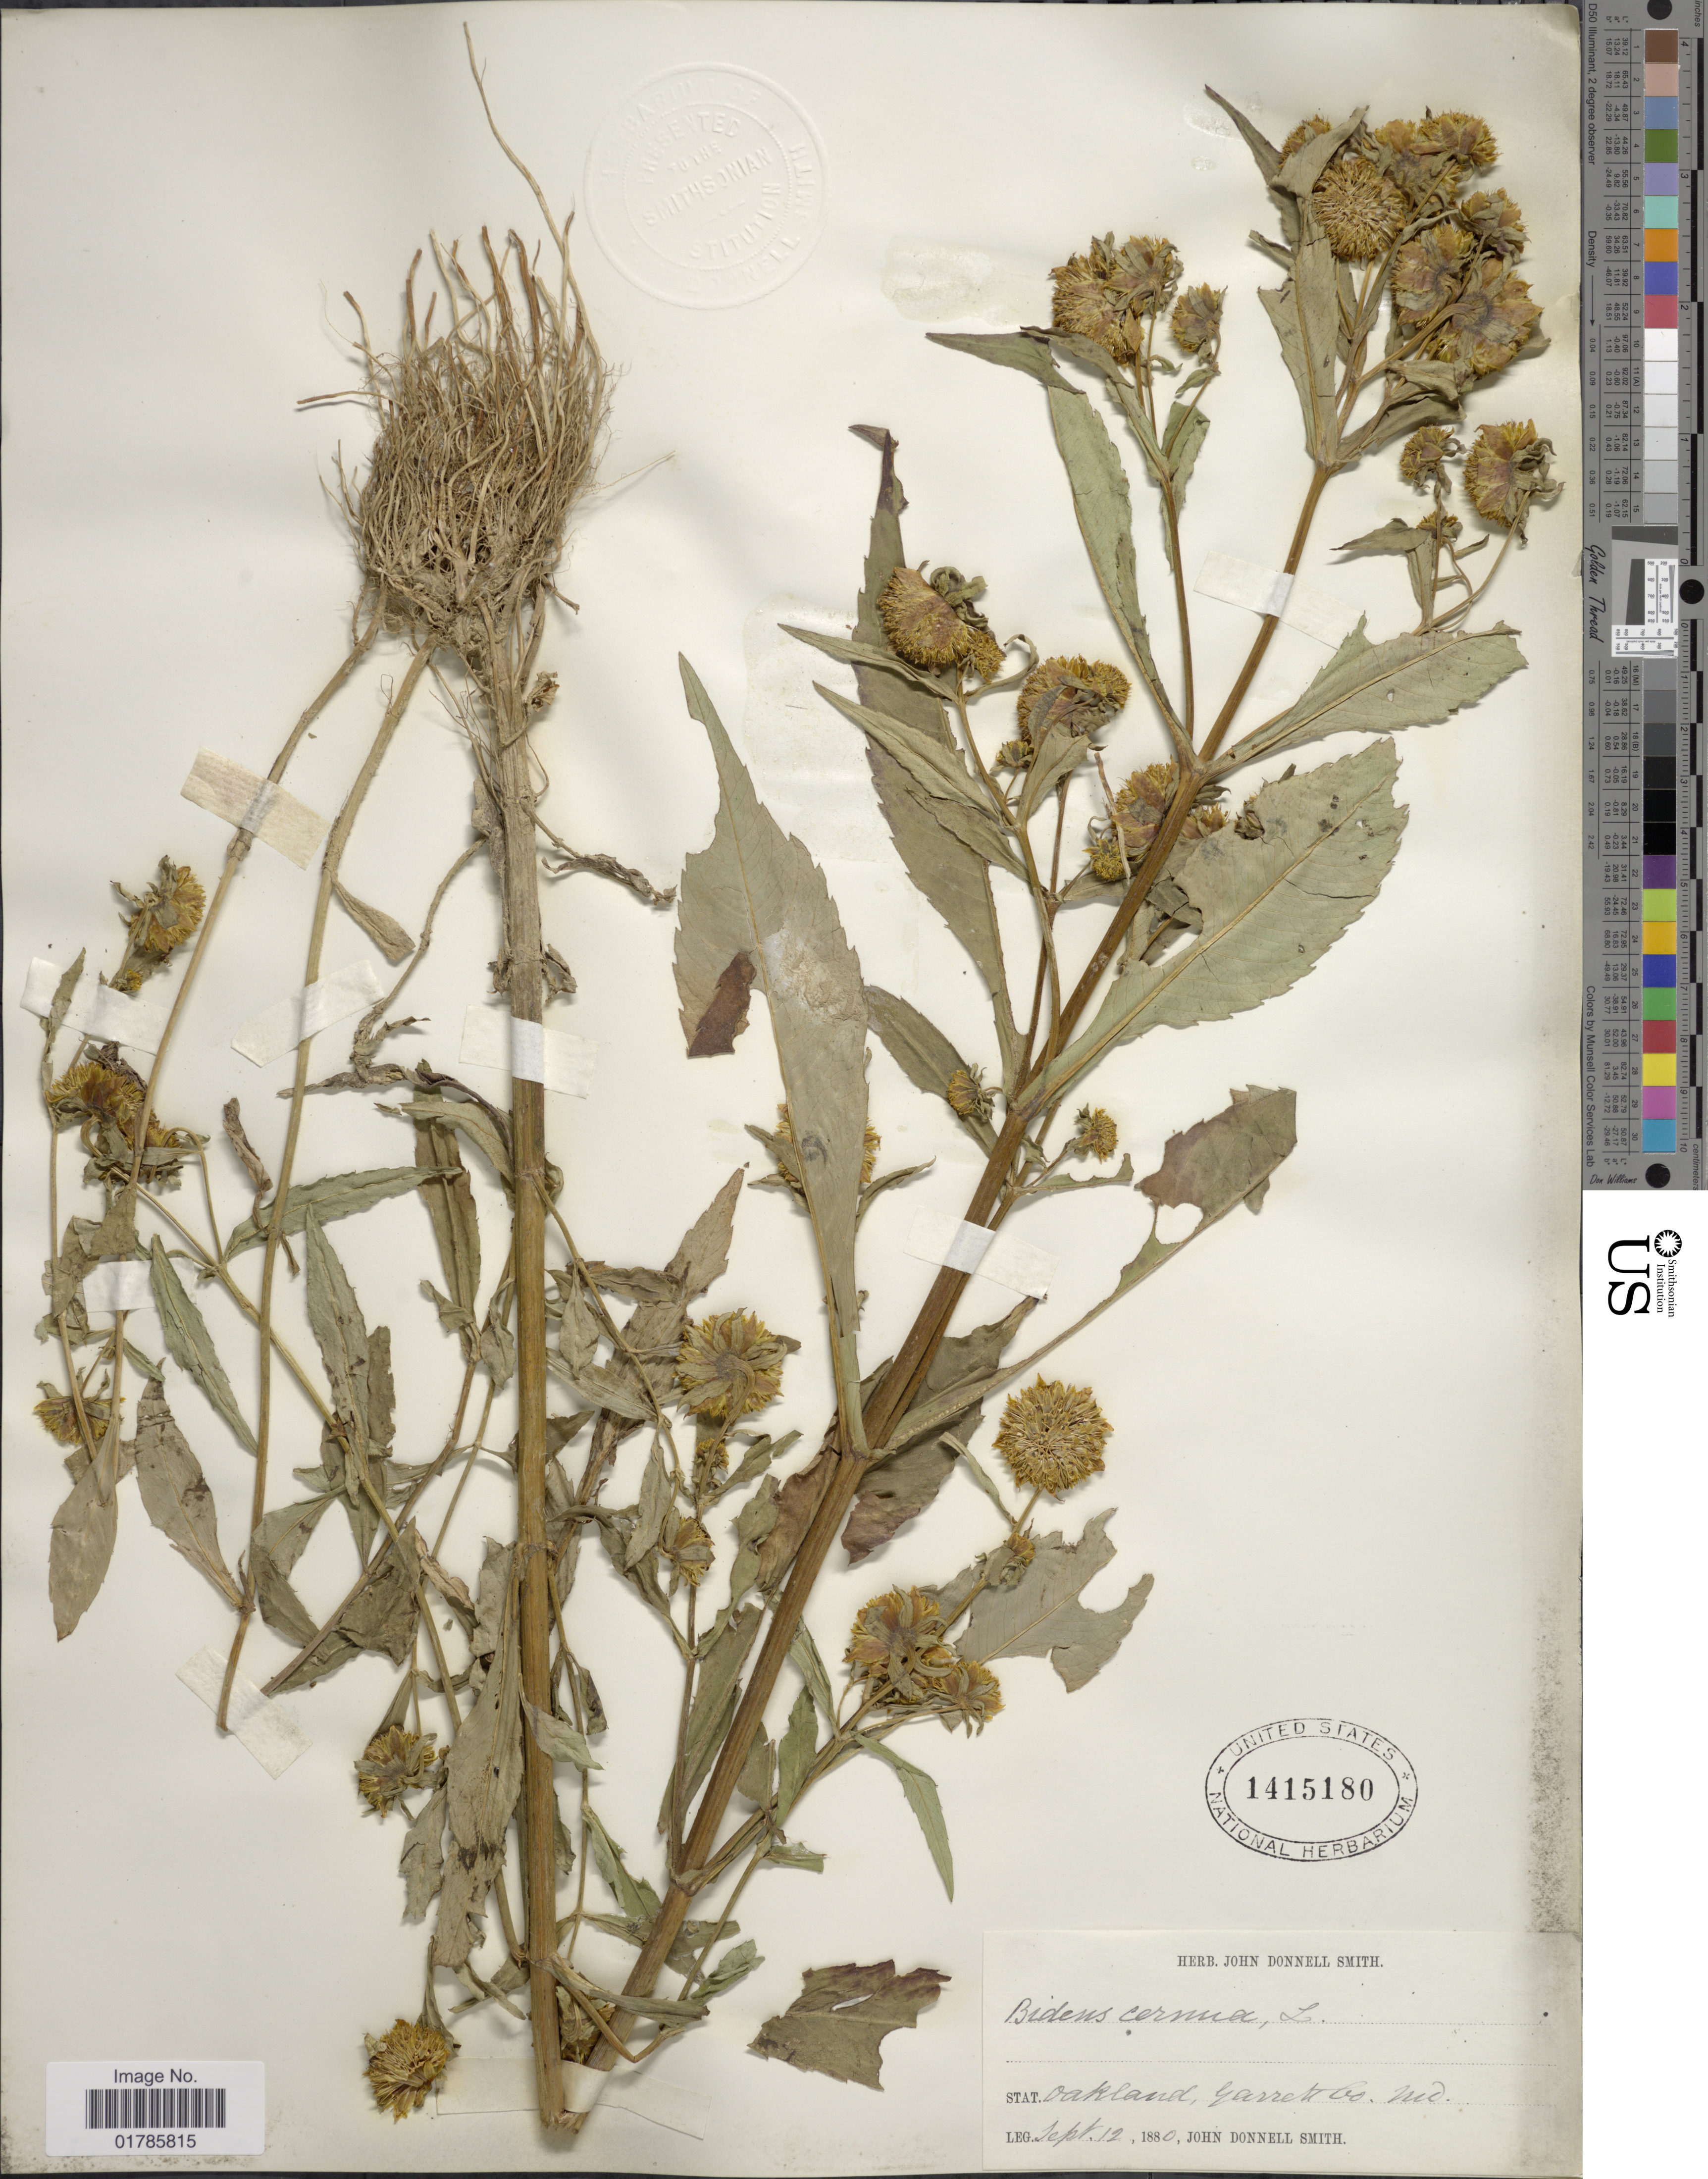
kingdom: Plantae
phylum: Tracheophyta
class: Magnoliopsida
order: Asterales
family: Asteraceae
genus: Bidens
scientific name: Bidens cernua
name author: L.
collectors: J. Donnell Smith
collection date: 1880-09-12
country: United States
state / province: Maryland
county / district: Garrett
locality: Oakland, Garrett Co., Md.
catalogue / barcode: US 1415180